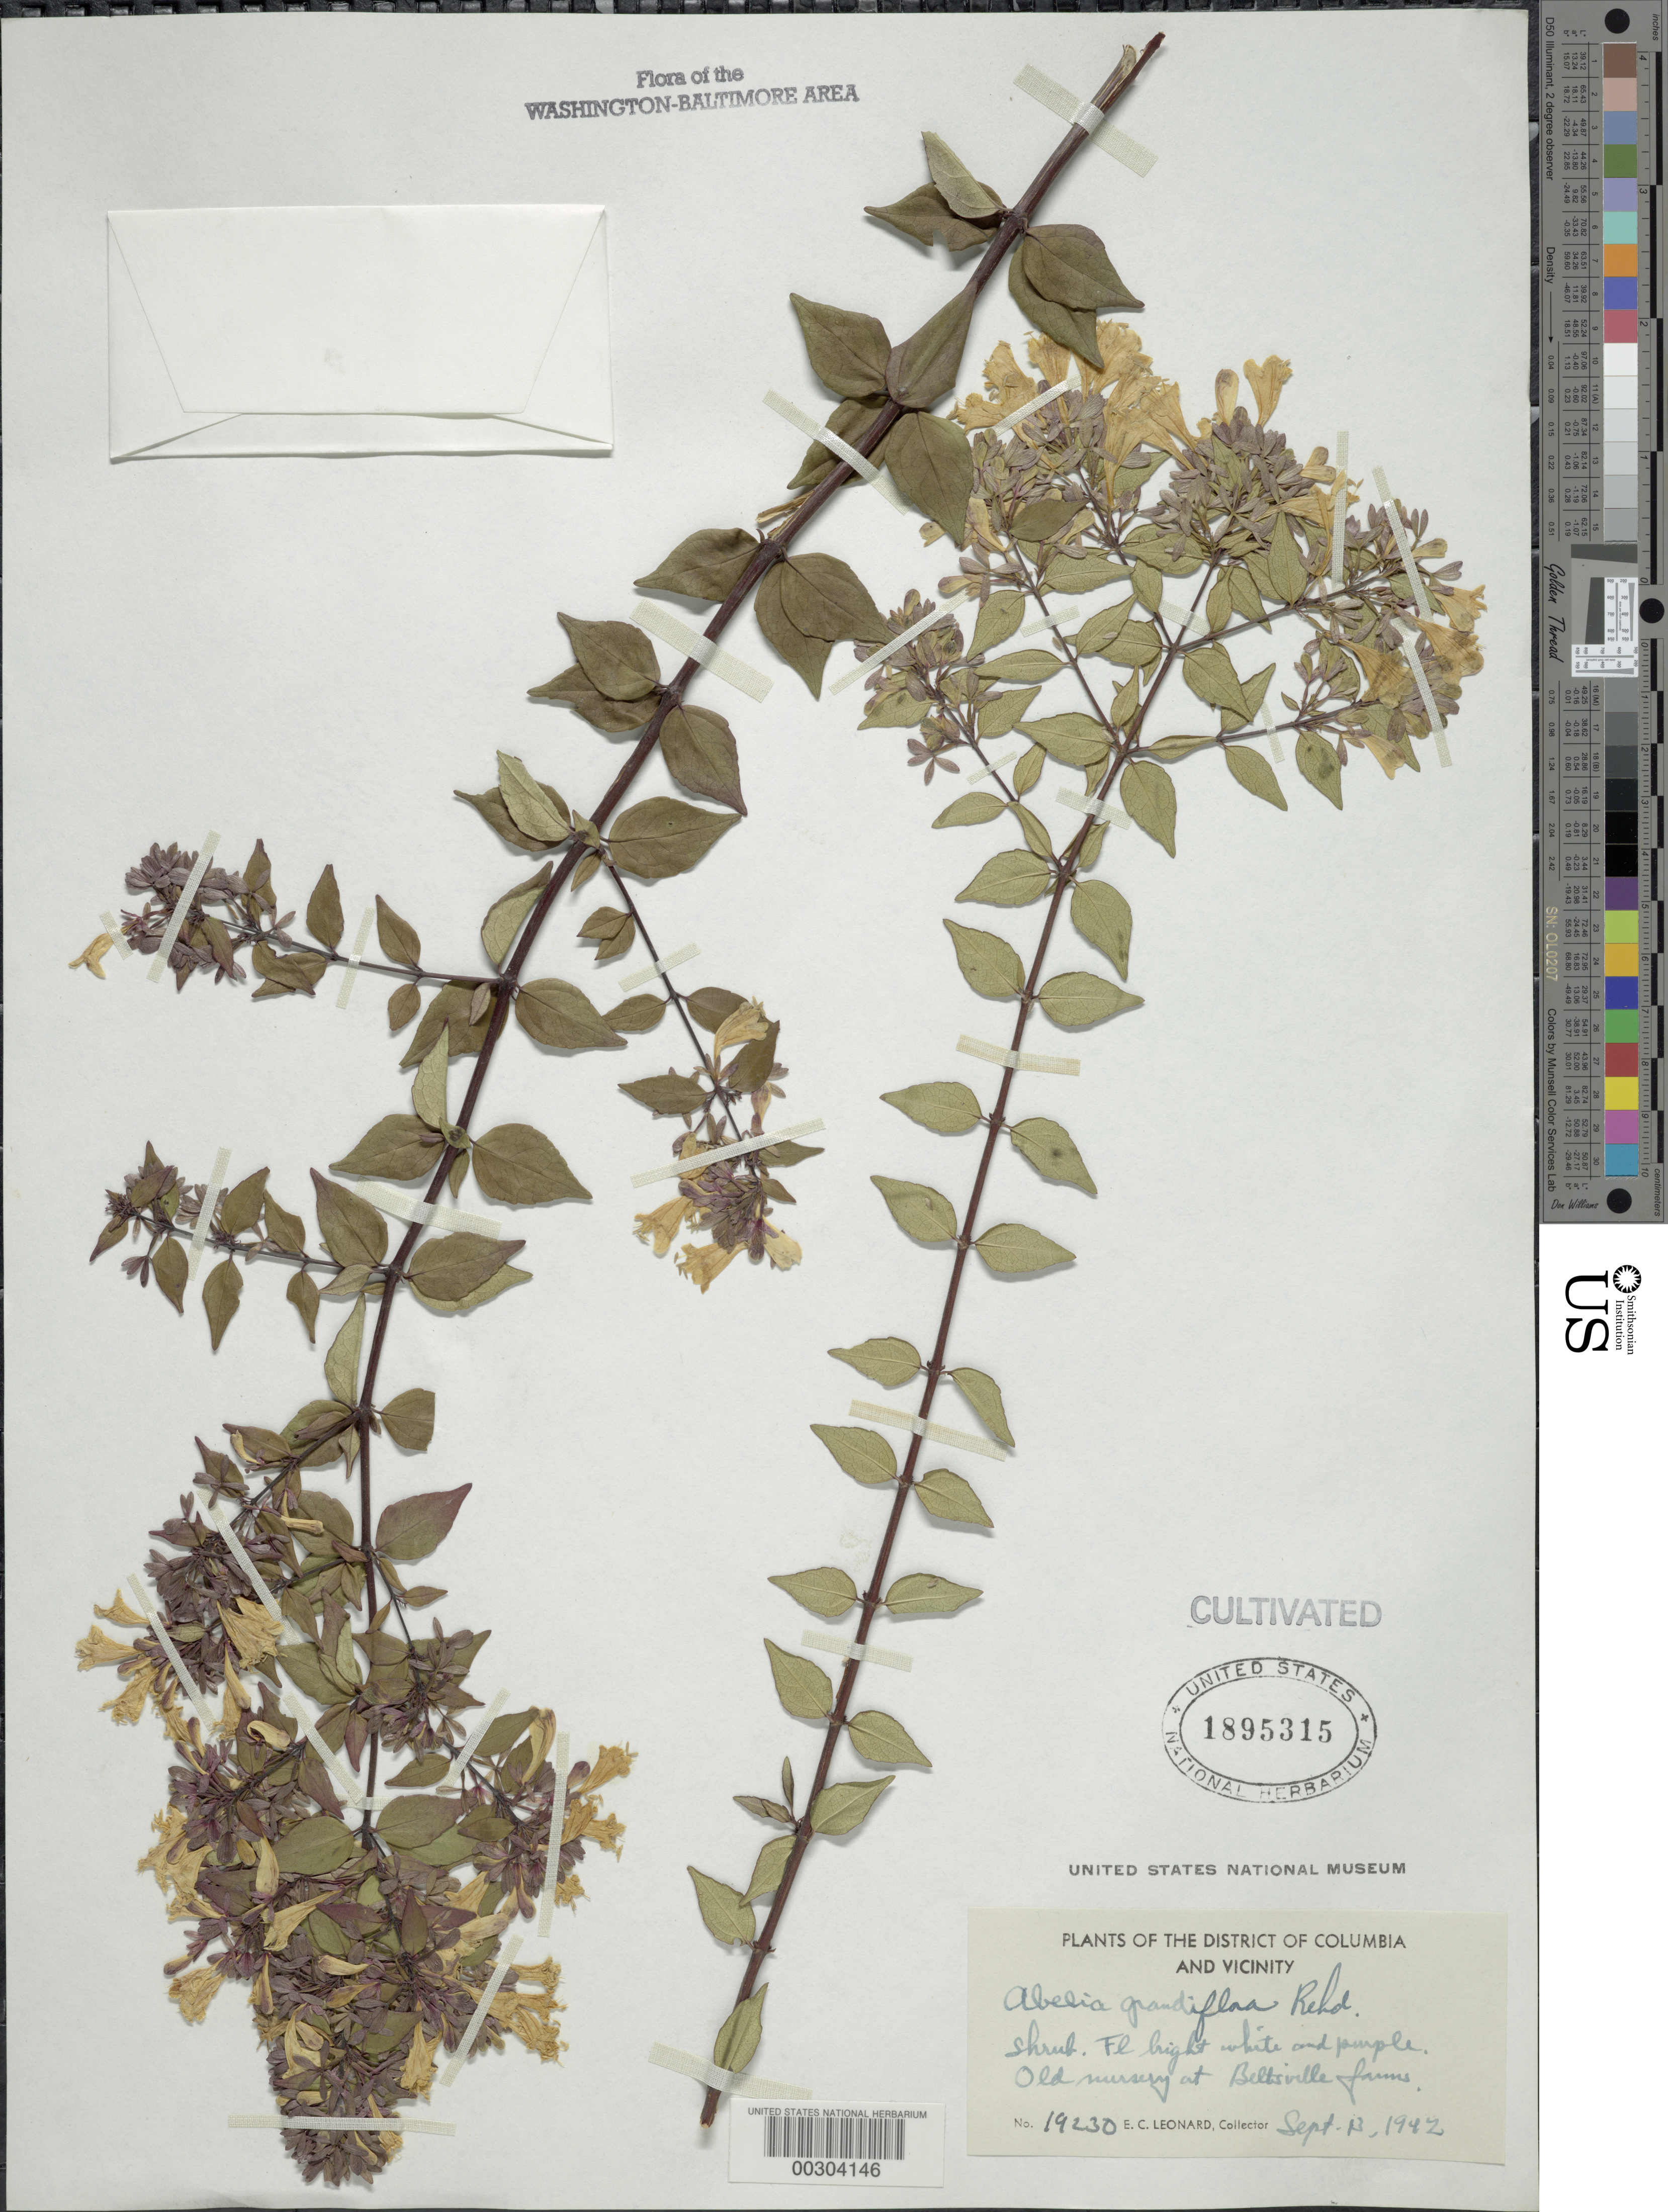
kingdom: Plantae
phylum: Tracheophyta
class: Magnoliopsida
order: Dipsacales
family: Caprifoliaceae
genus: Abelia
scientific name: Abelia grandiflora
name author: (André) Rehder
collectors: E. C. Leonard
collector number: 19230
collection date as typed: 13 Sep 1942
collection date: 1942-09-13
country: United States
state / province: Maryland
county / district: Prince George's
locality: Beltsville Farms, Old Nursery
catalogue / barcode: US 1895315